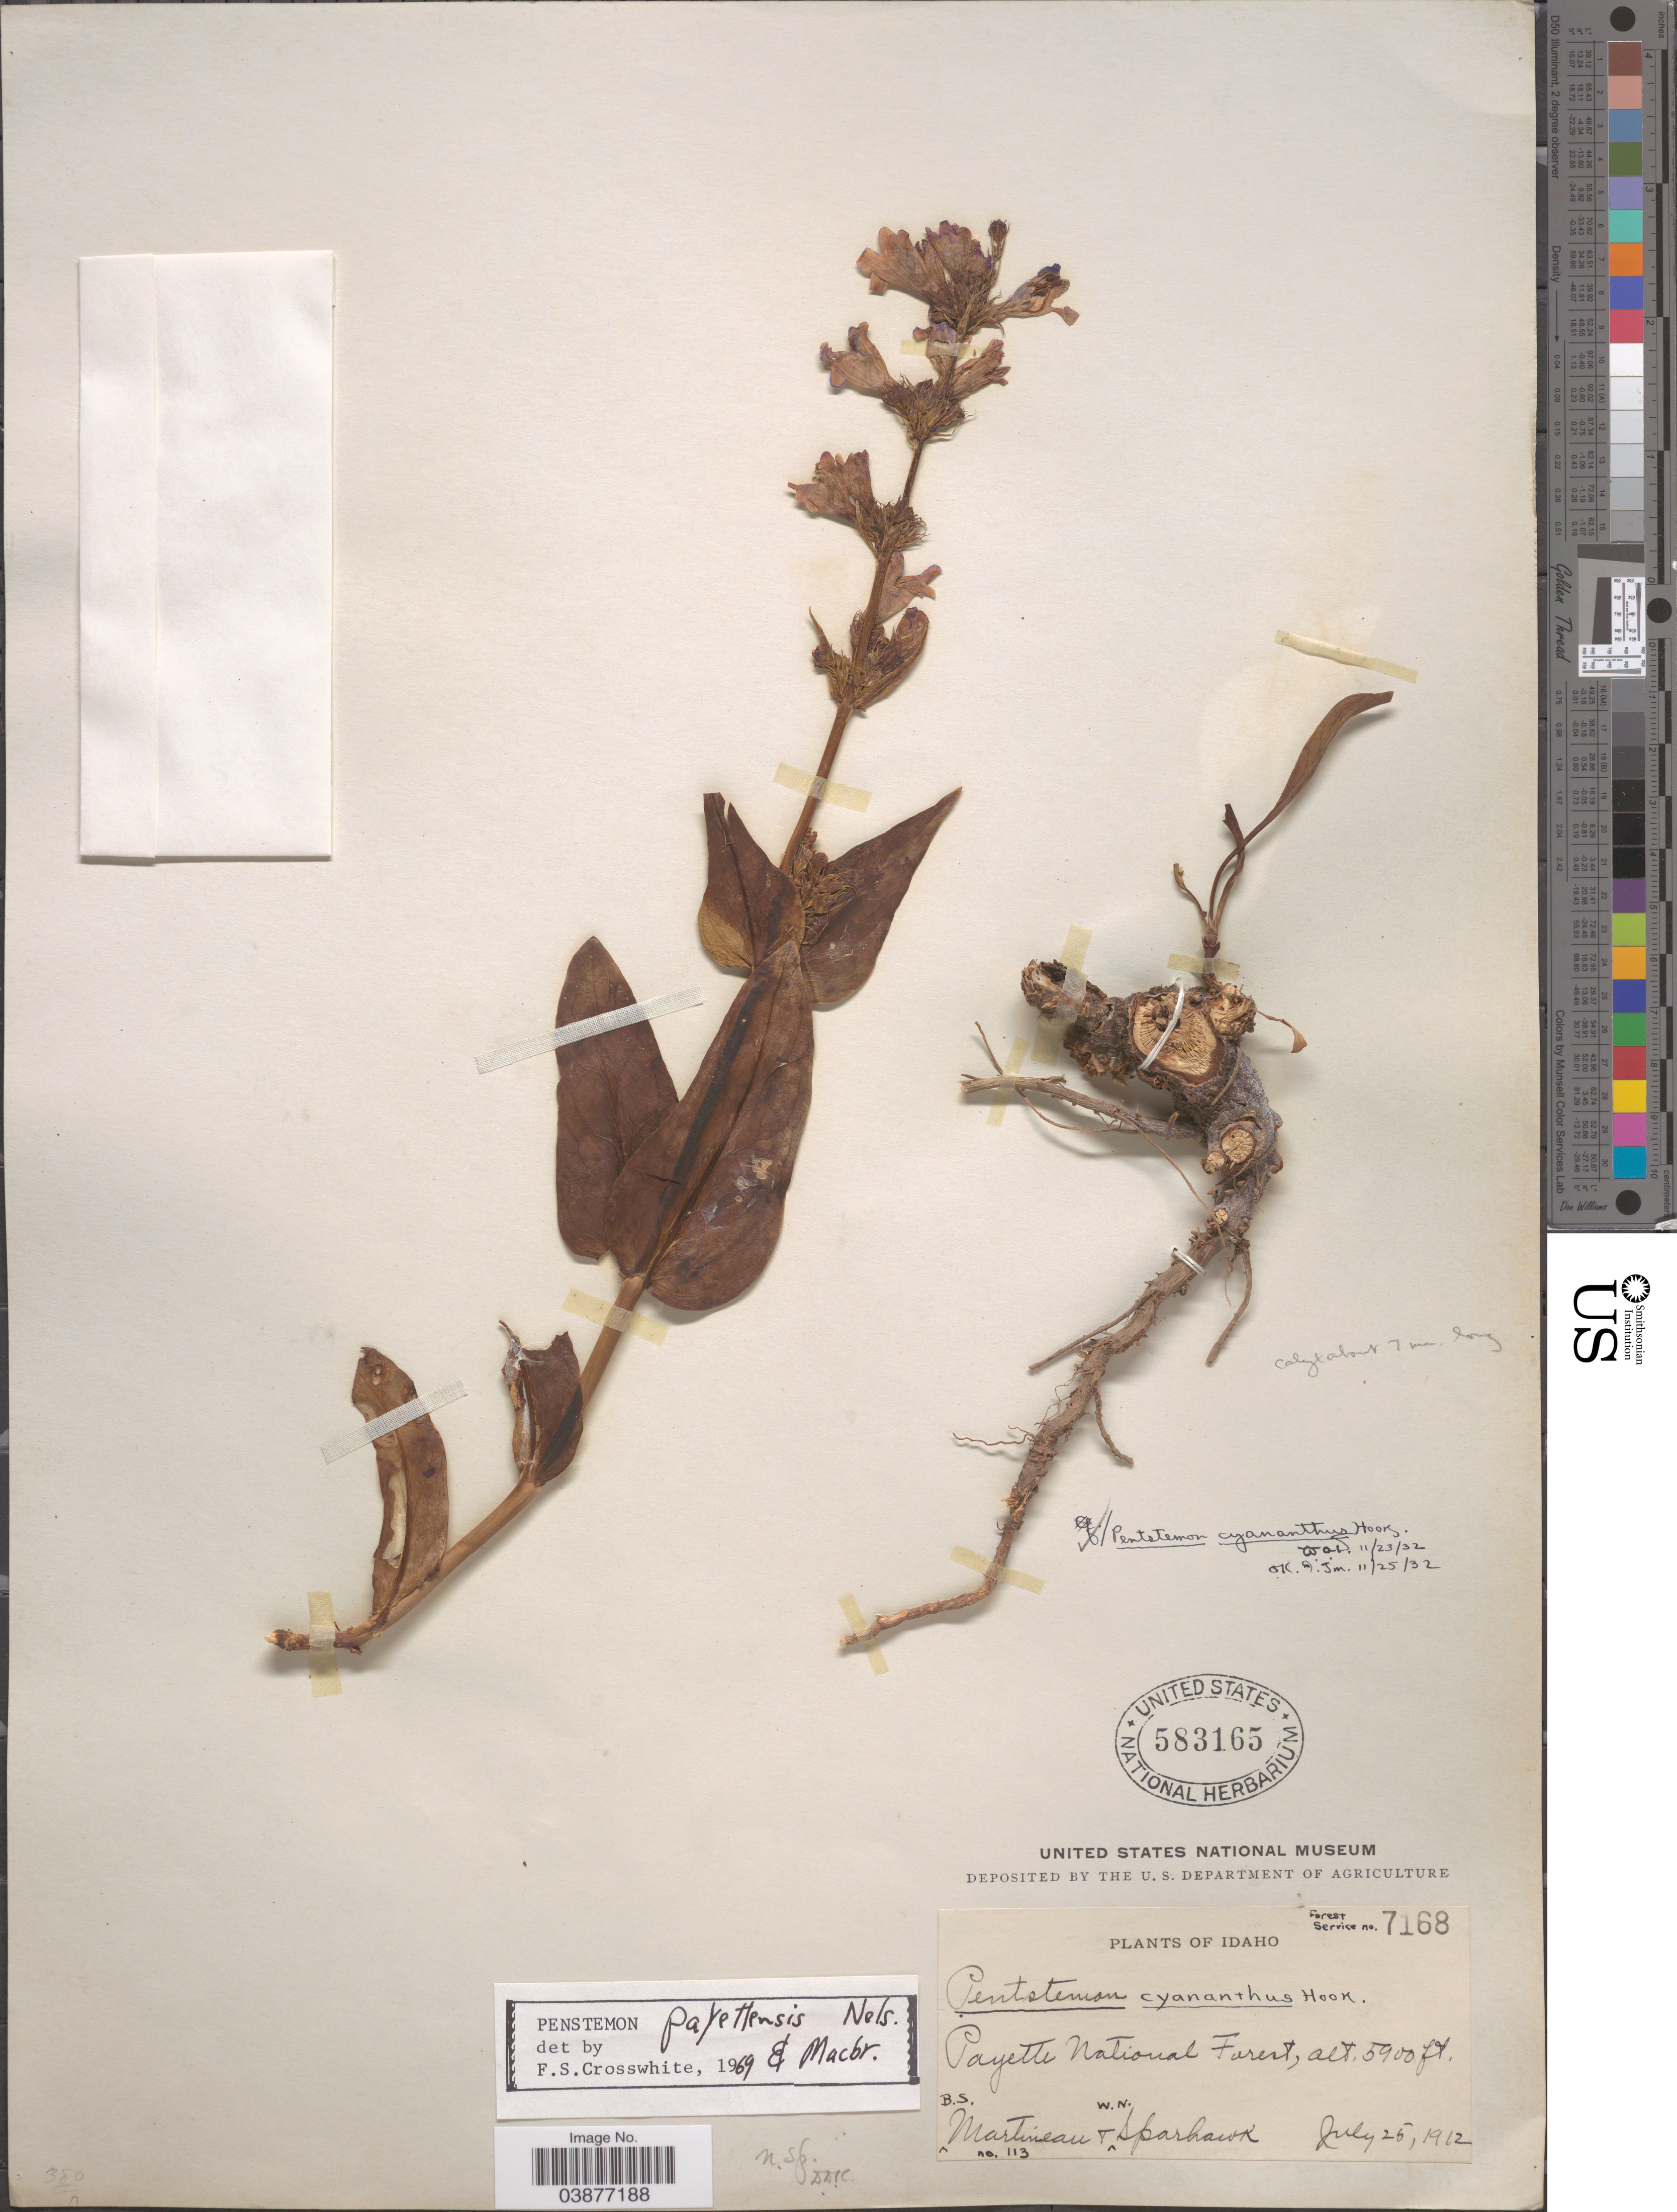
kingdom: Plantae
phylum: Tracheophyta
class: Magnoliopsida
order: Lamiales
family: Plantaginaceae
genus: Penstemon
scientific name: Penstemon payettensis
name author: J.F. Macbr. & A. Nelson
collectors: B. Martineau & W. Sparhawk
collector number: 113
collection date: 1912-07-25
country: United States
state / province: Idaho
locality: Payette National Forest.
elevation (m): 1798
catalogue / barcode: US 583165